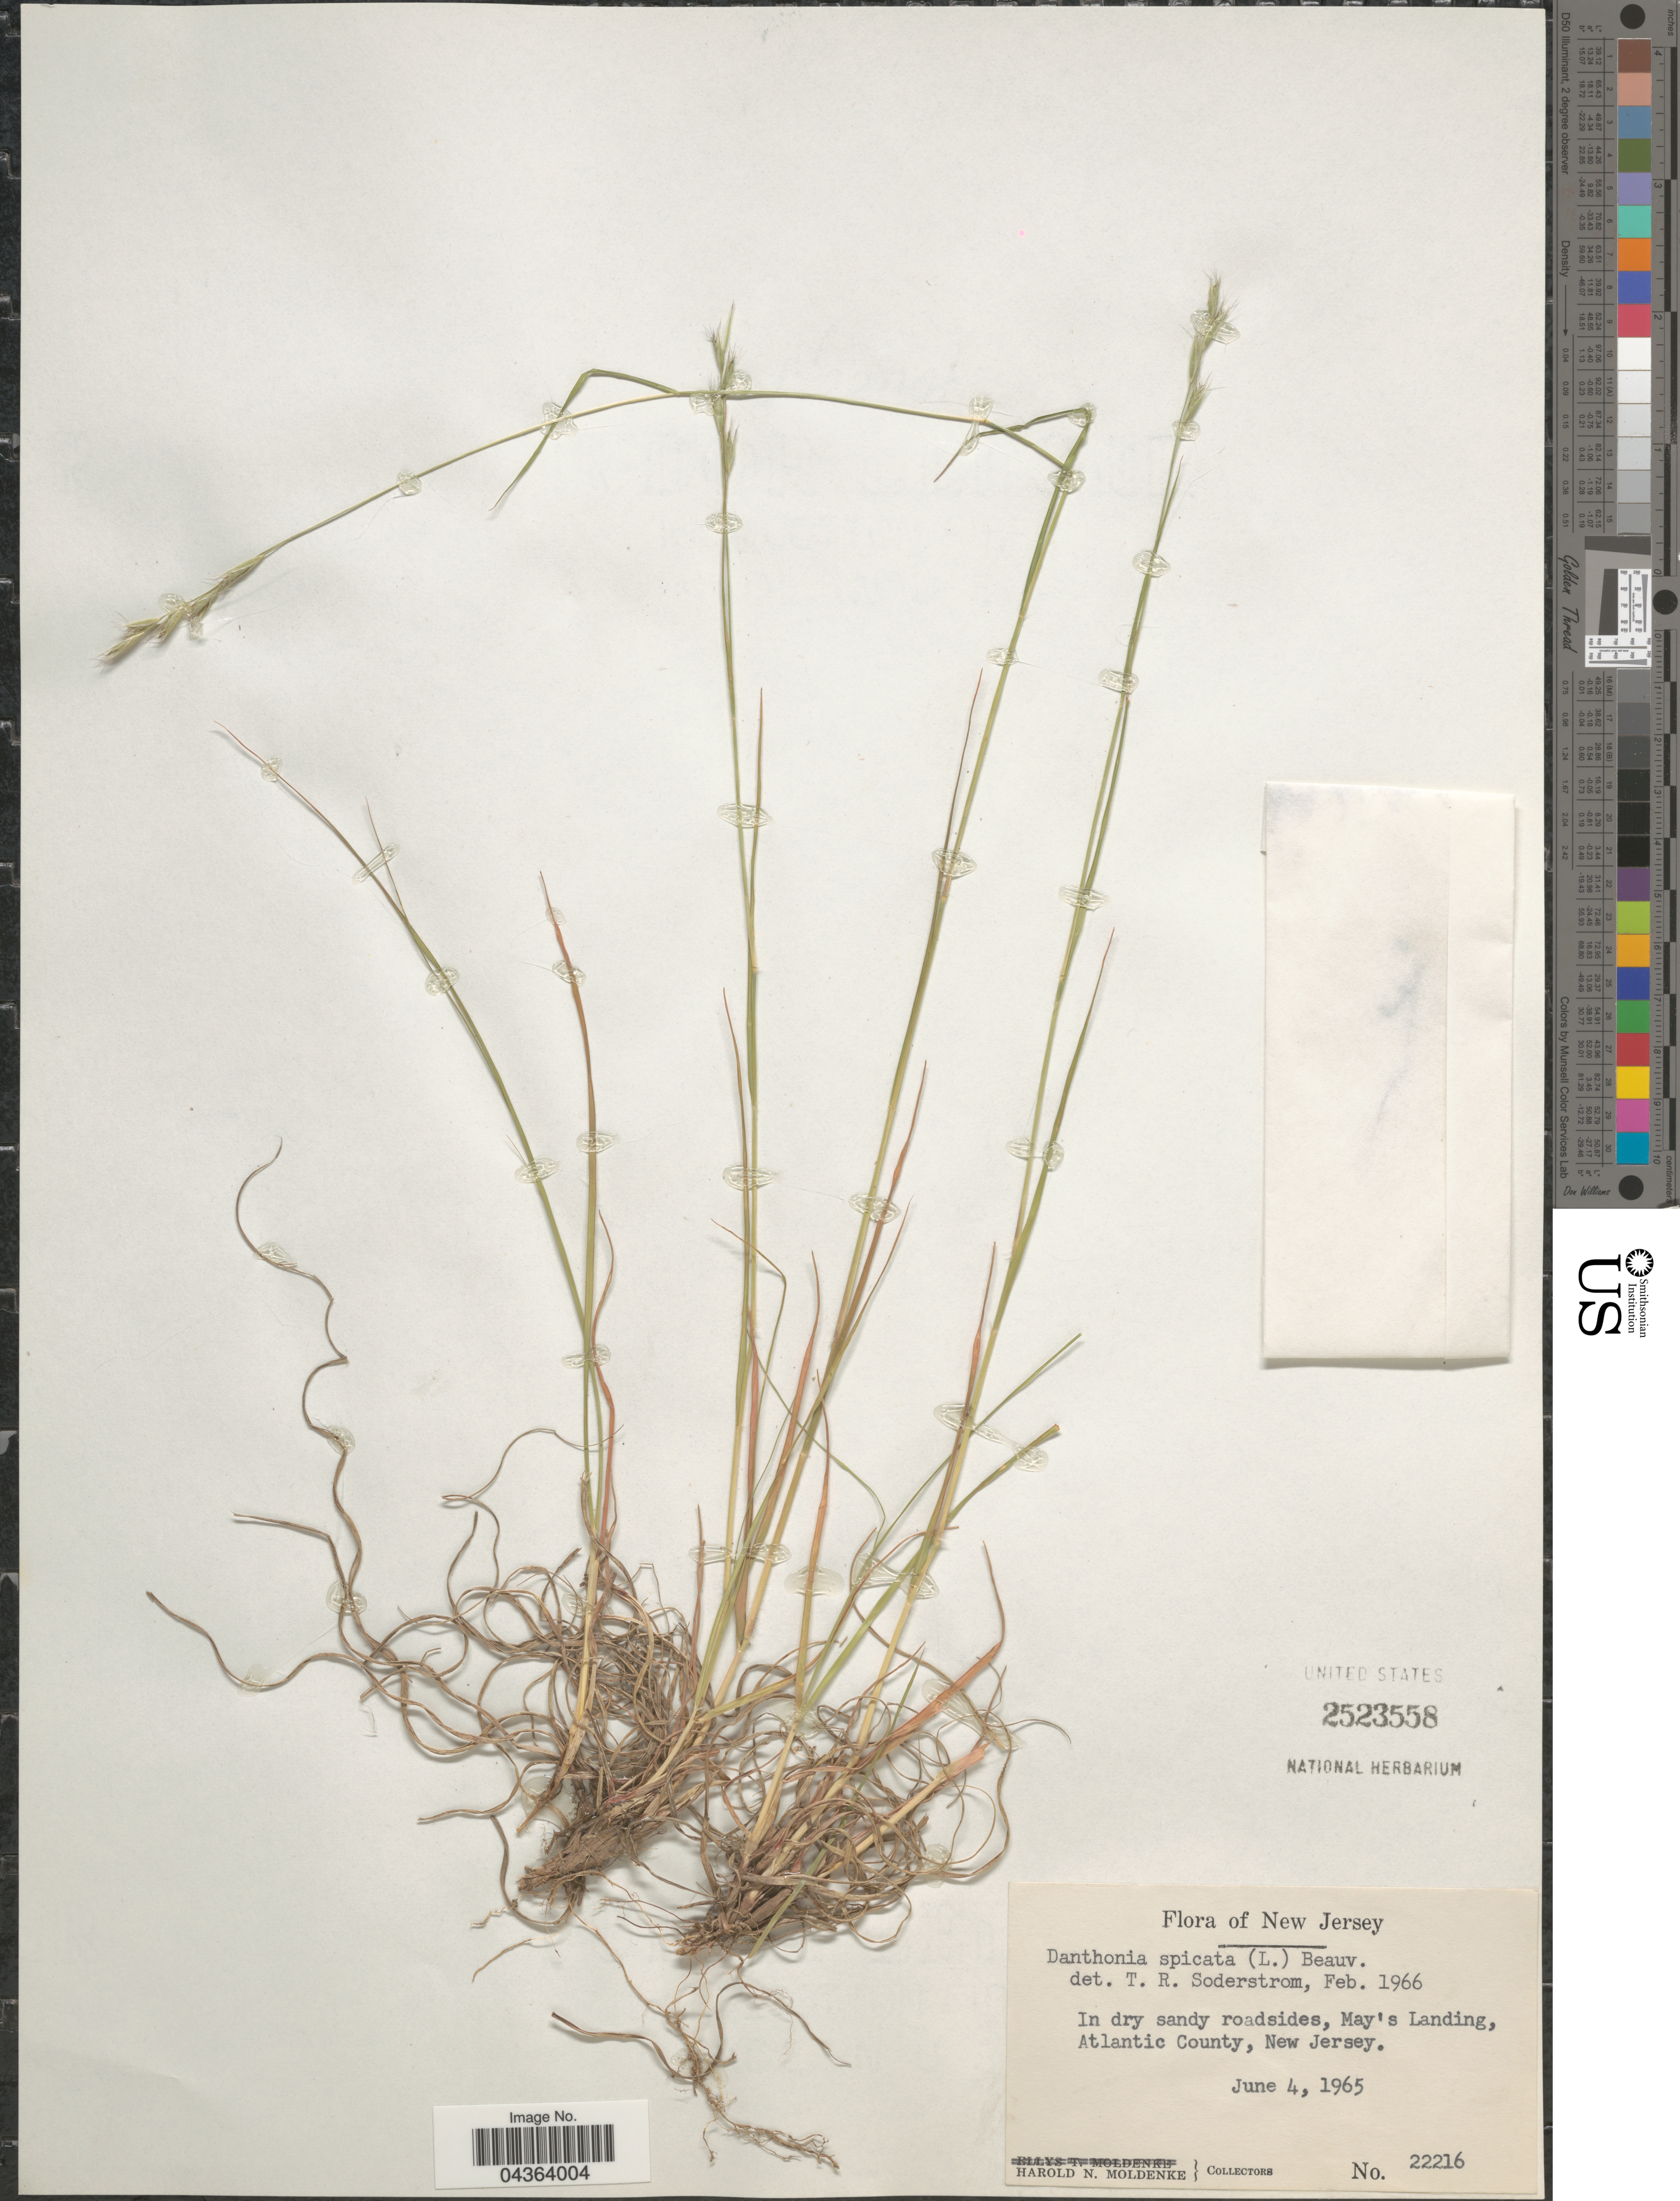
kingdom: Plantae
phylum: Tracheophyta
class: Liliopsida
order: Poales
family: Poaceae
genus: Danthonia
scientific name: Danthonia spicata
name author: (L.) P. Beauv. ex Roem. & Schult.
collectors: H. N. Moldenke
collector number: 22216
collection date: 1965-06-04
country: United States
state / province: New Jersey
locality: In dry sandy roadsides, May's Landing, Atlantic County.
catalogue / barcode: US 2523558